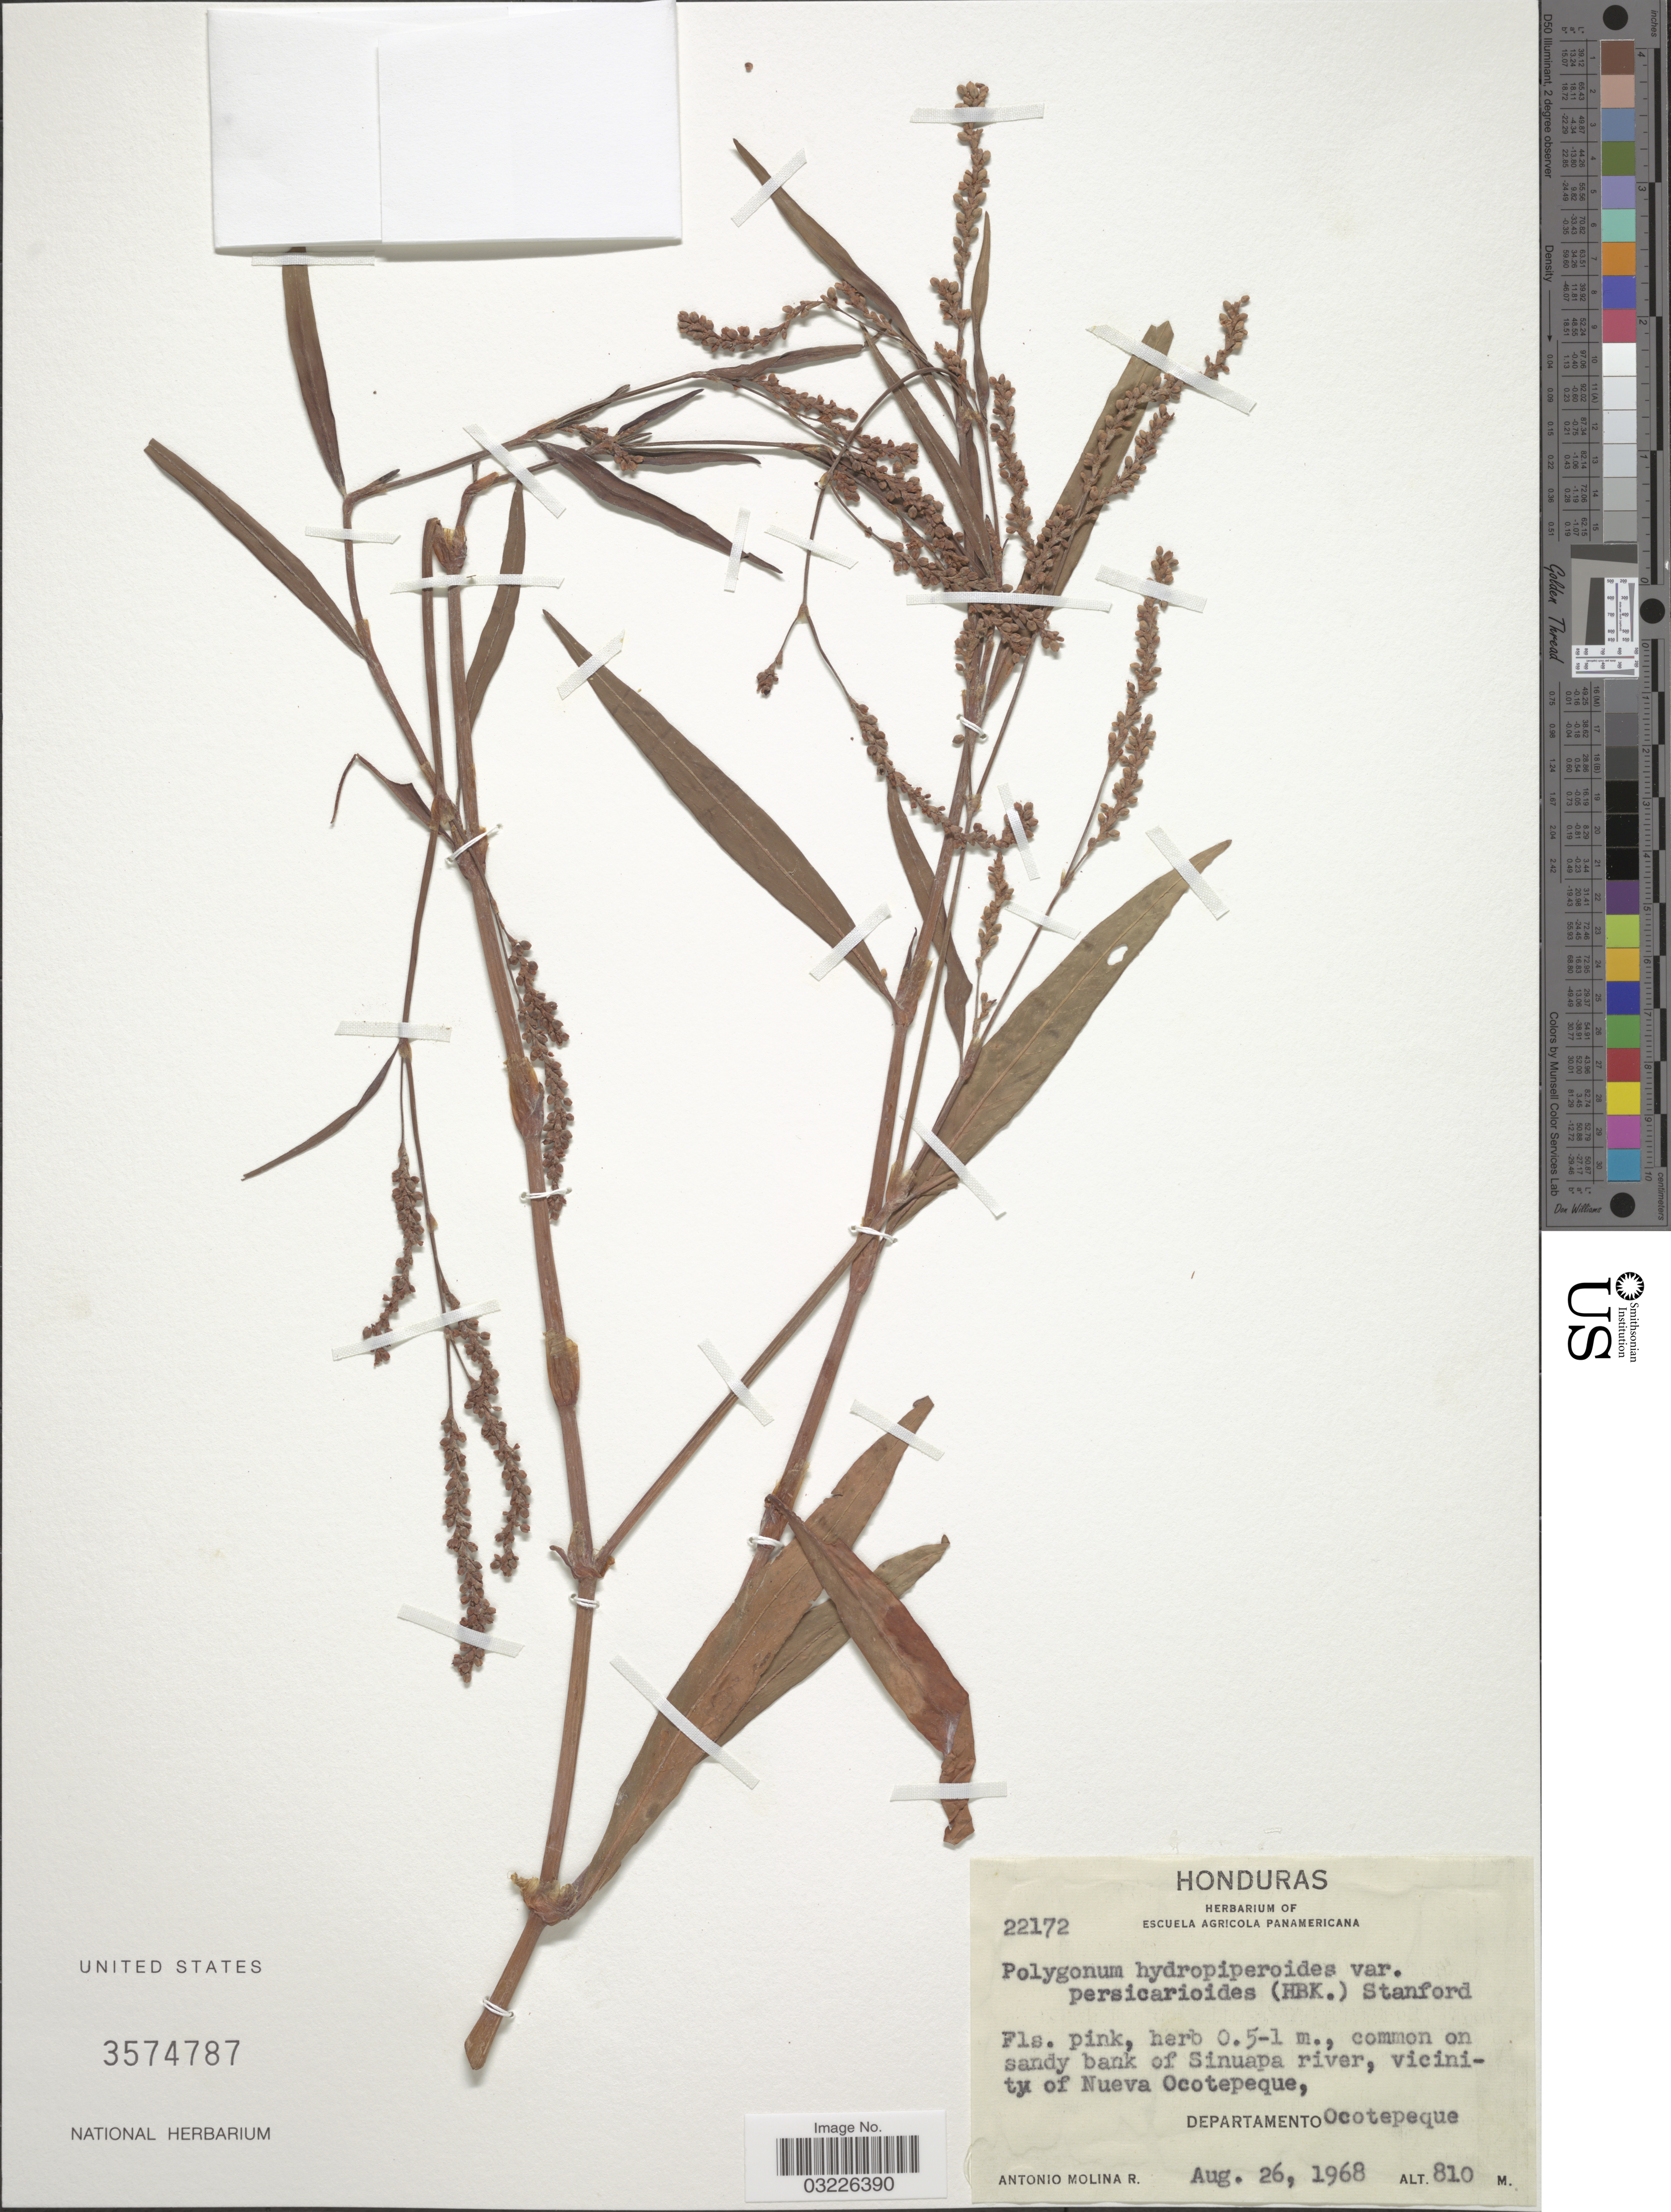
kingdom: Plantae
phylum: Tracheophyta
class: Magnoliopsida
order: Caryophyllales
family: Polygonaceae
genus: Polygonum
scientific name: Polygonum hydropiperoides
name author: Michx.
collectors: A. Molina R.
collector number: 22172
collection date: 1968-08-26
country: Honduras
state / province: Ocotepeque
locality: Common on sandy bank of Sinuapa river, vicinity of Nueva Ocotepeque, Departamento Ocotepeque.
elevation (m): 810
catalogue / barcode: US 3574787